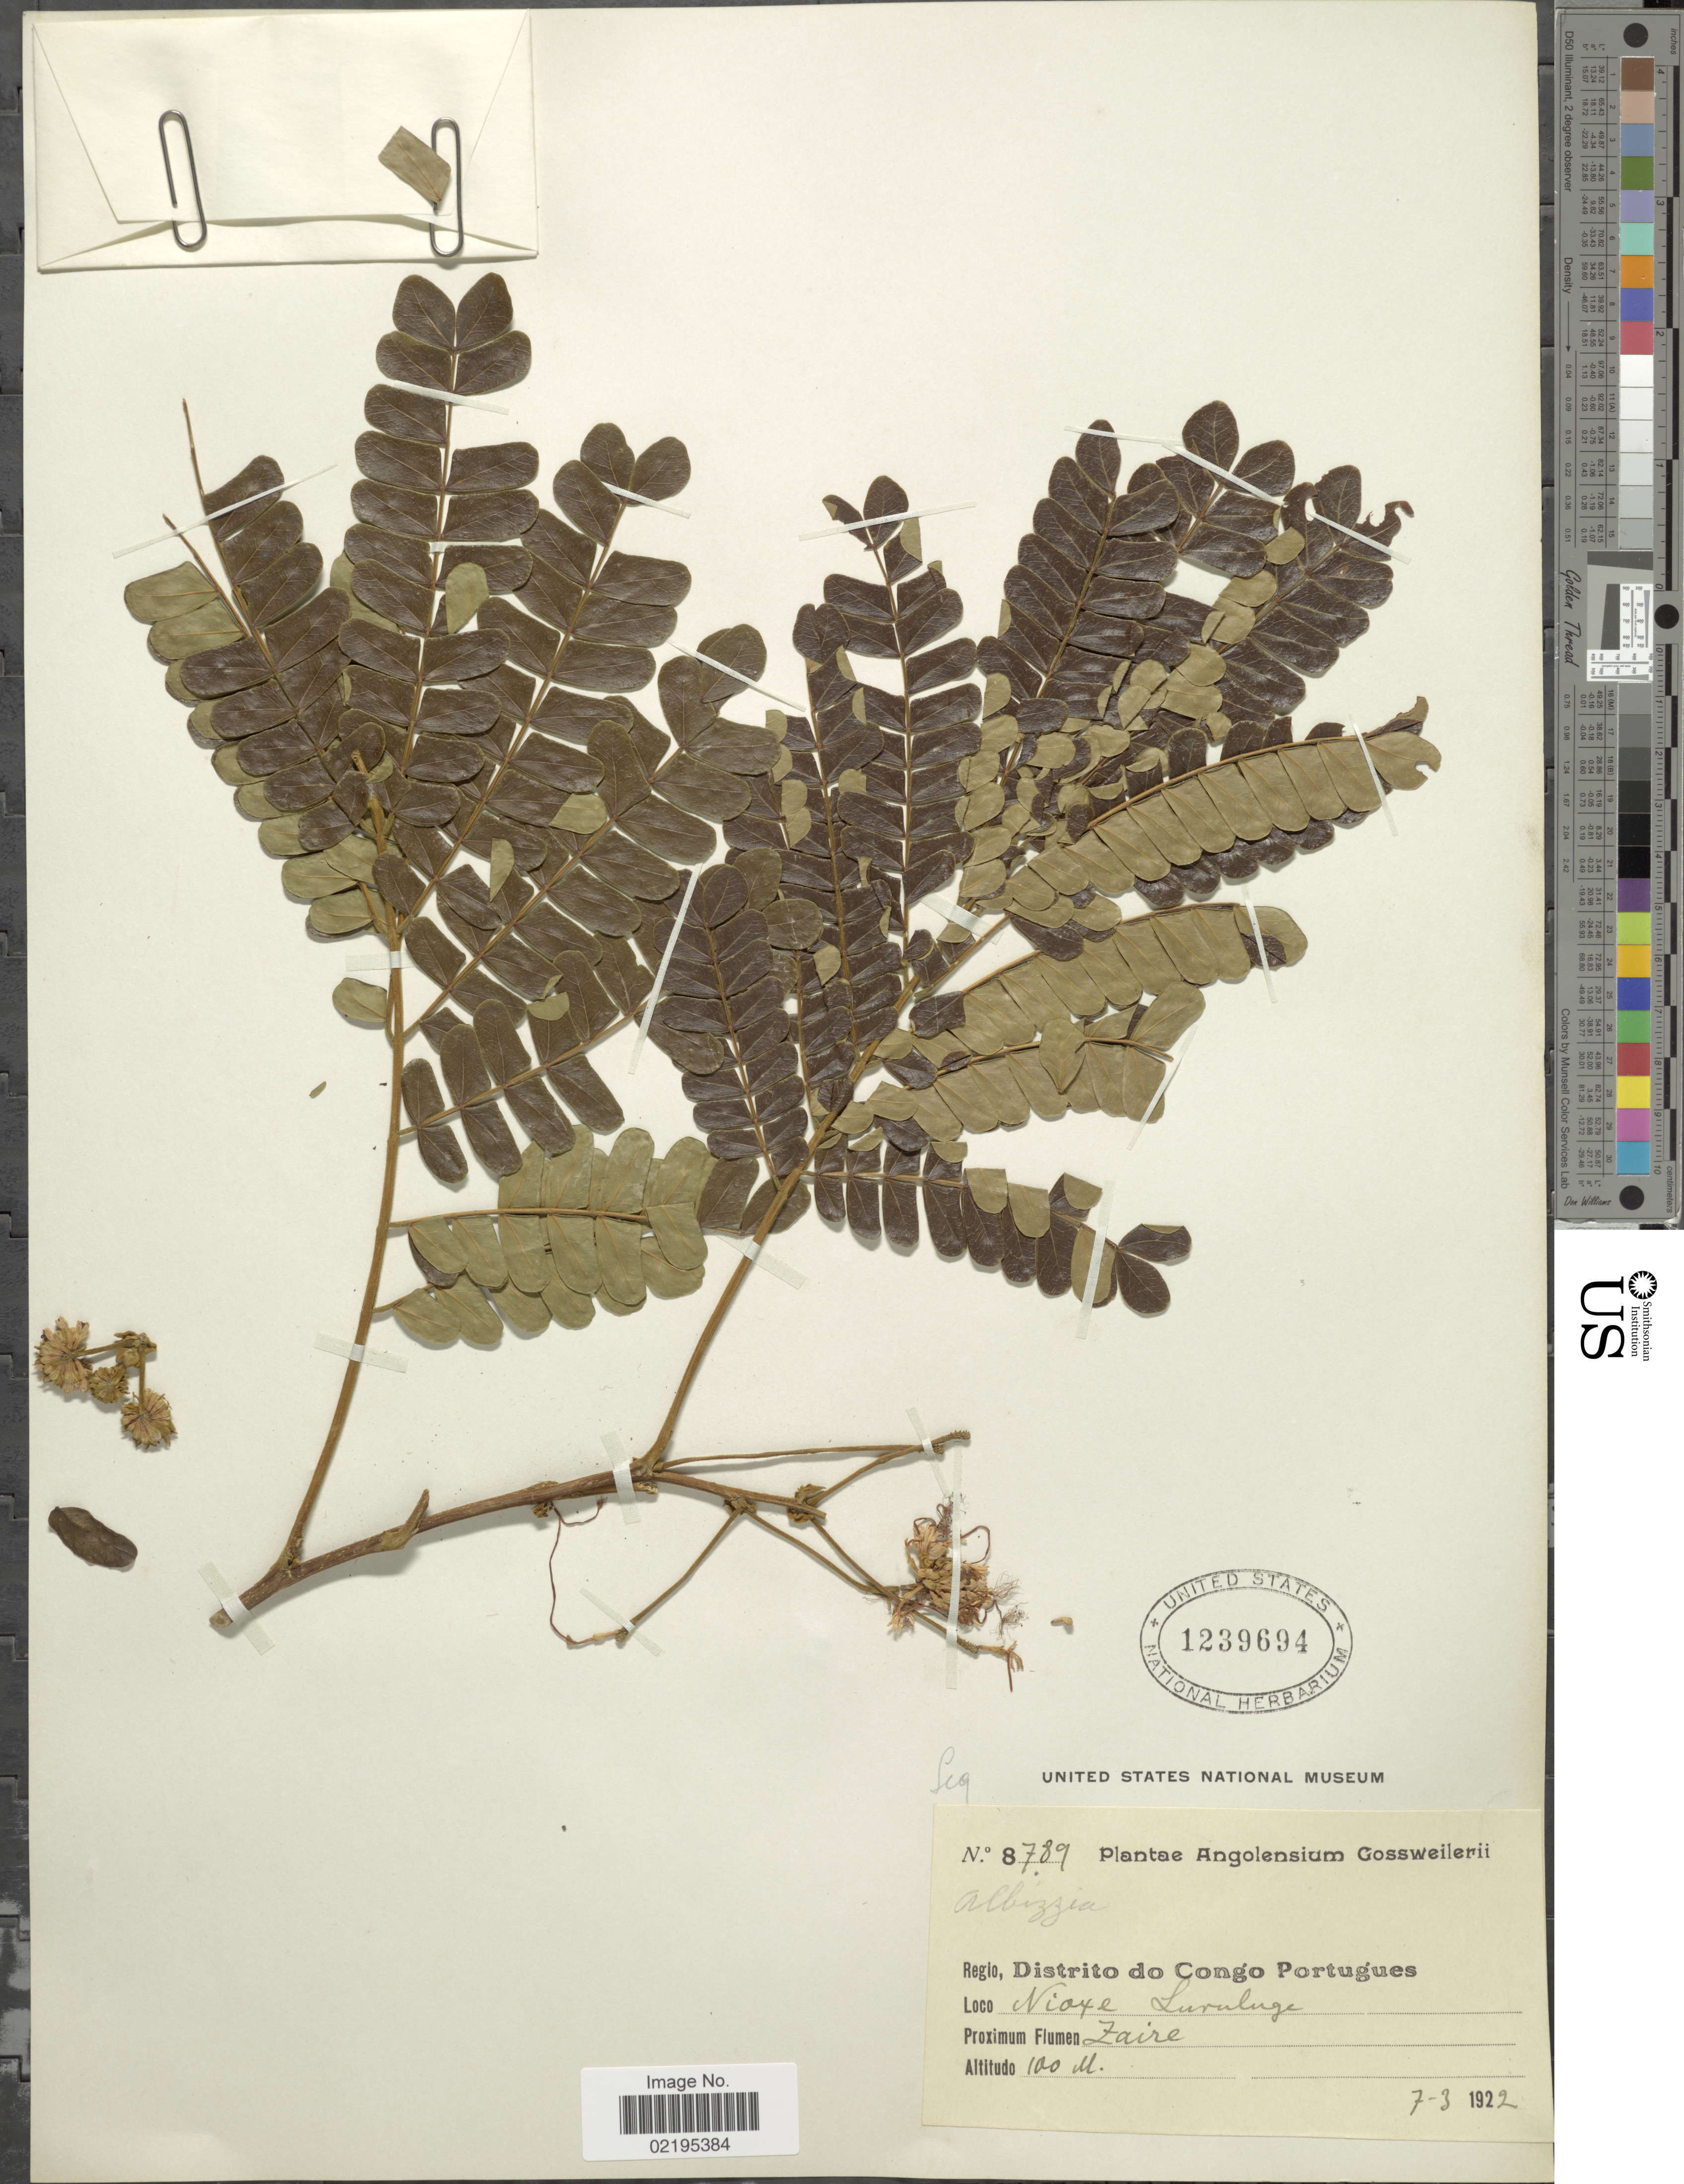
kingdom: Plantae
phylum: Tracheophyta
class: Magnoliopsida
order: Fabales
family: Fabaceae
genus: Albizia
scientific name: Albizia sp.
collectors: Gossweiler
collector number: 8789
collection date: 1922-03-07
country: Angola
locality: Distrito do Congo Portugues, Nioxe Luvuluge, Zaire.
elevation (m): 100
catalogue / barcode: US 1239694